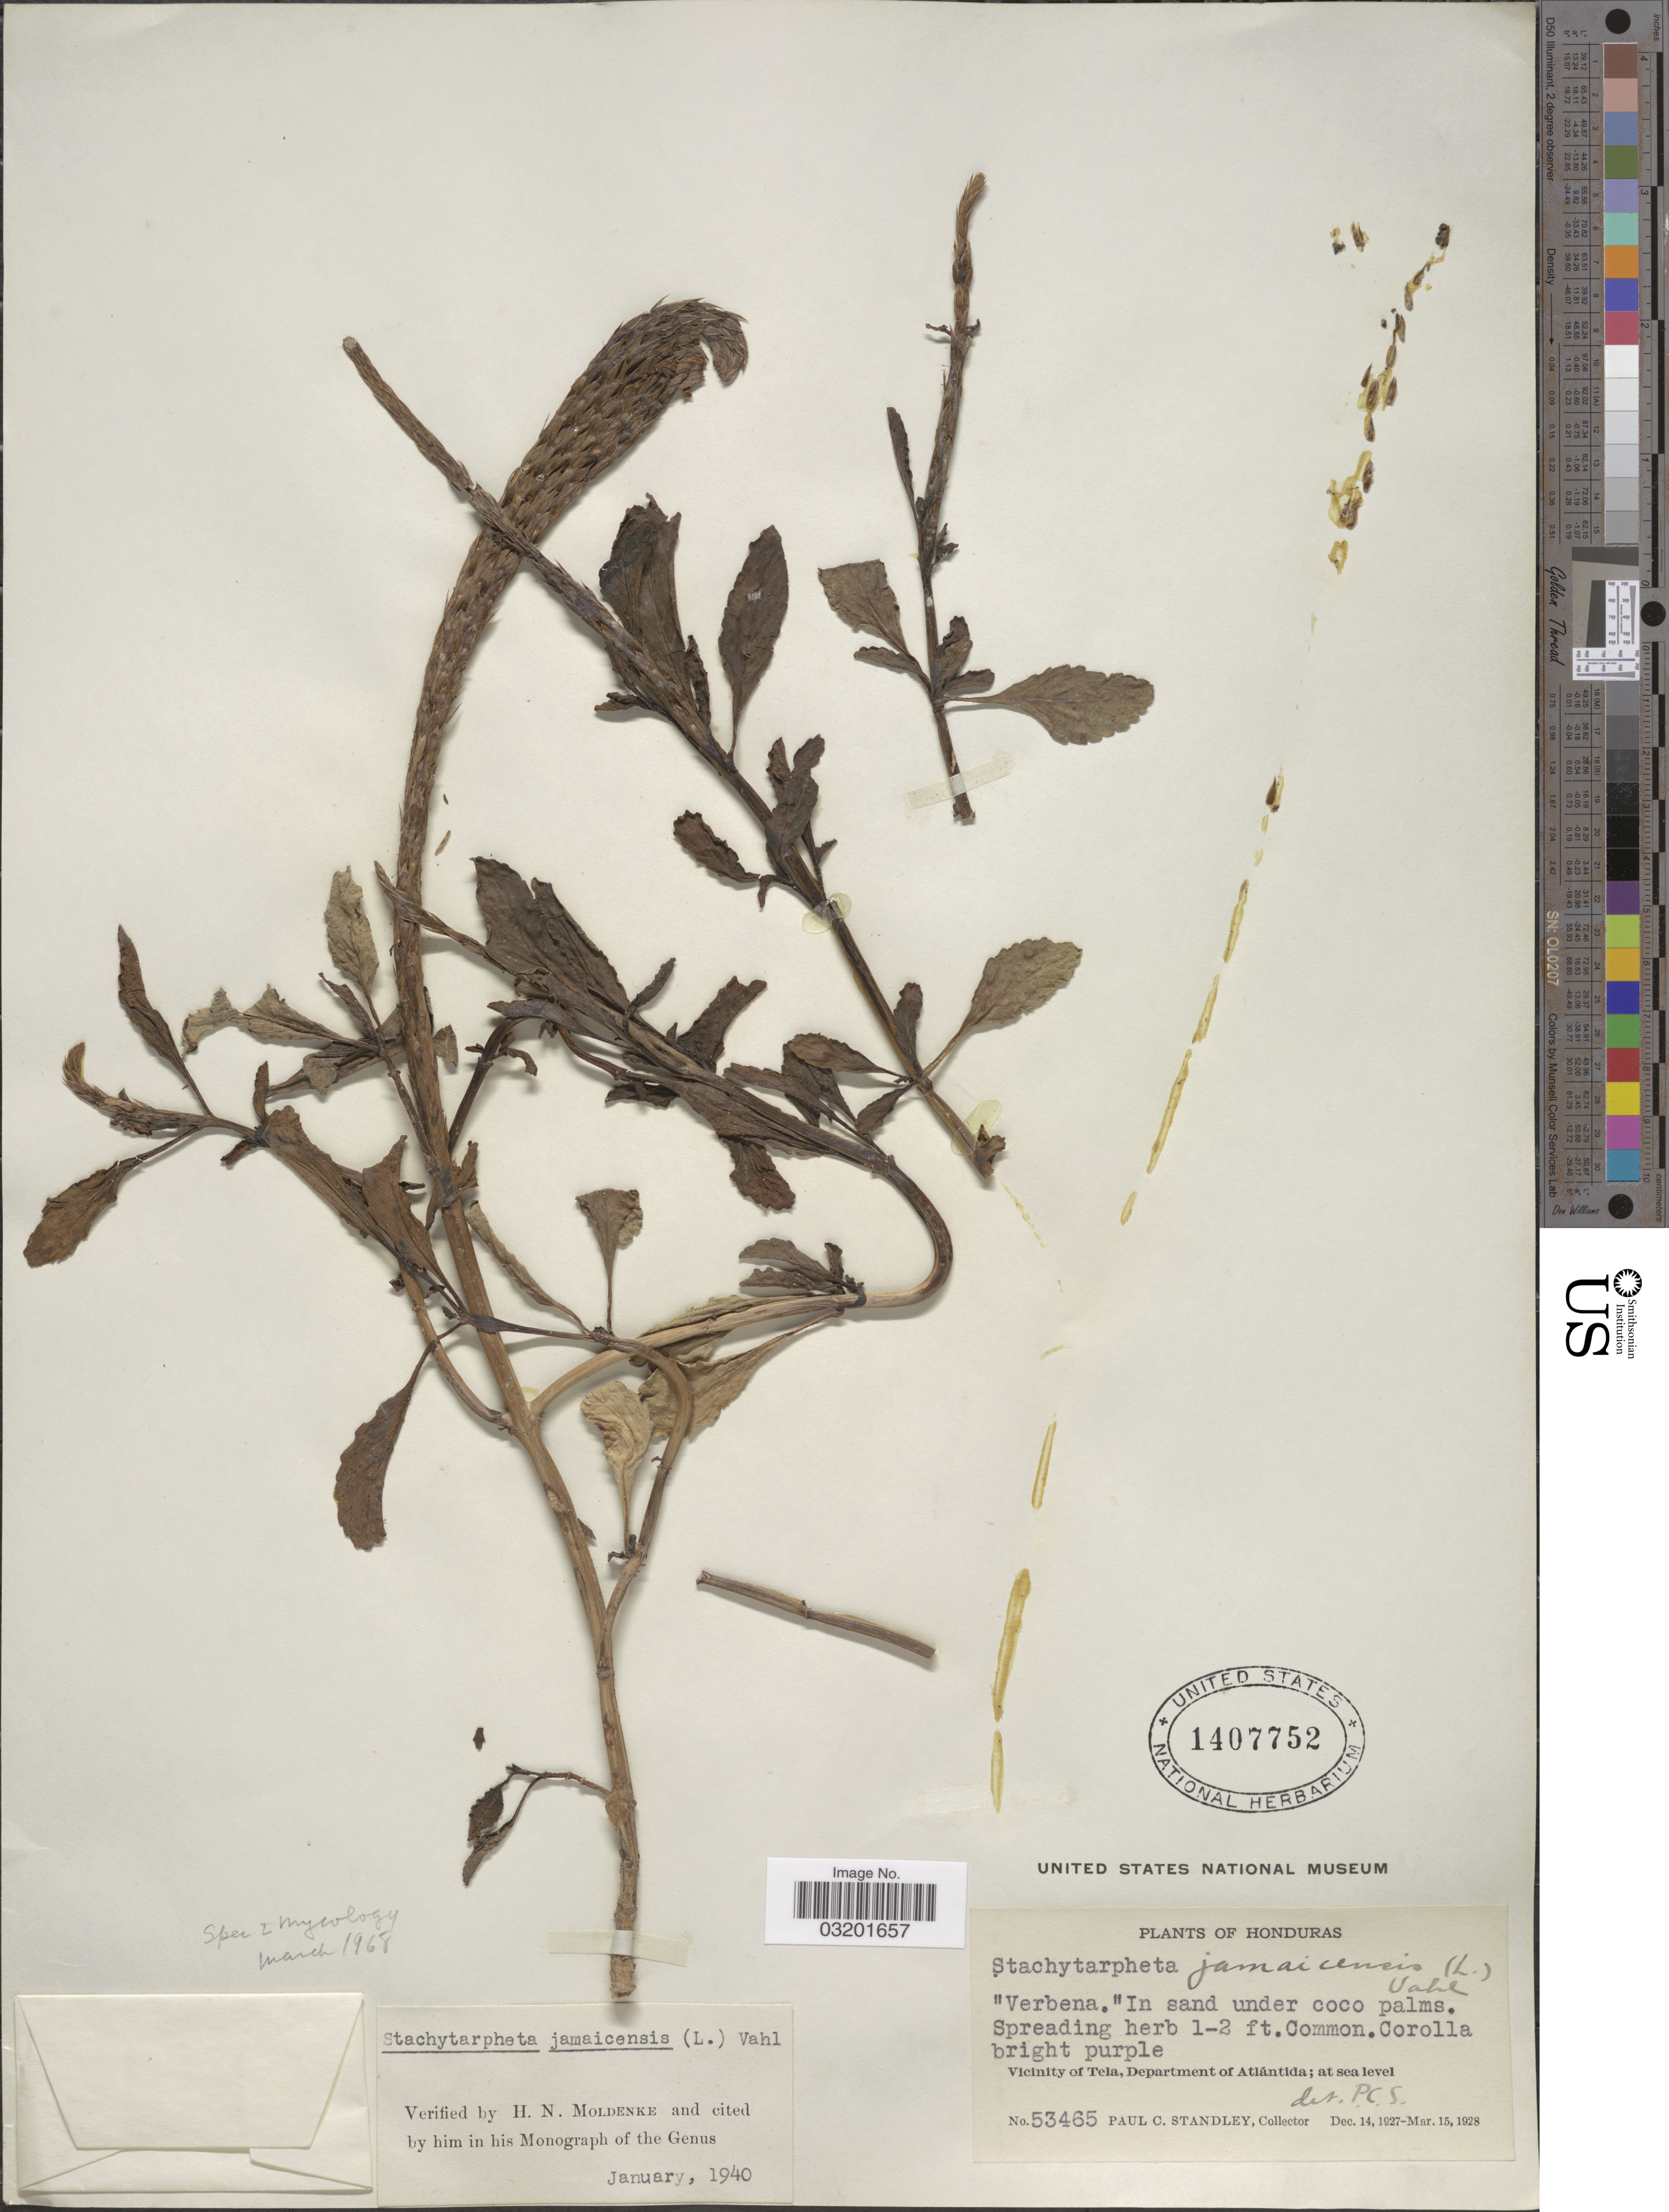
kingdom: Plantae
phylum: Tracheophyta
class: Magnoliopsida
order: Lamiales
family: Verbenaceae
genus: Stachytarpheta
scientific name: Stachytarpheta jamaicensis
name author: (L.) Vahl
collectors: P. C. Standley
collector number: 53465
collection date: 1927-12-14/1928-03-15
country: Honduras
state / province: Atlántida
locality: Vicinity of Tela, Department of Atlántida.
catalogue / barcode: US 1407752